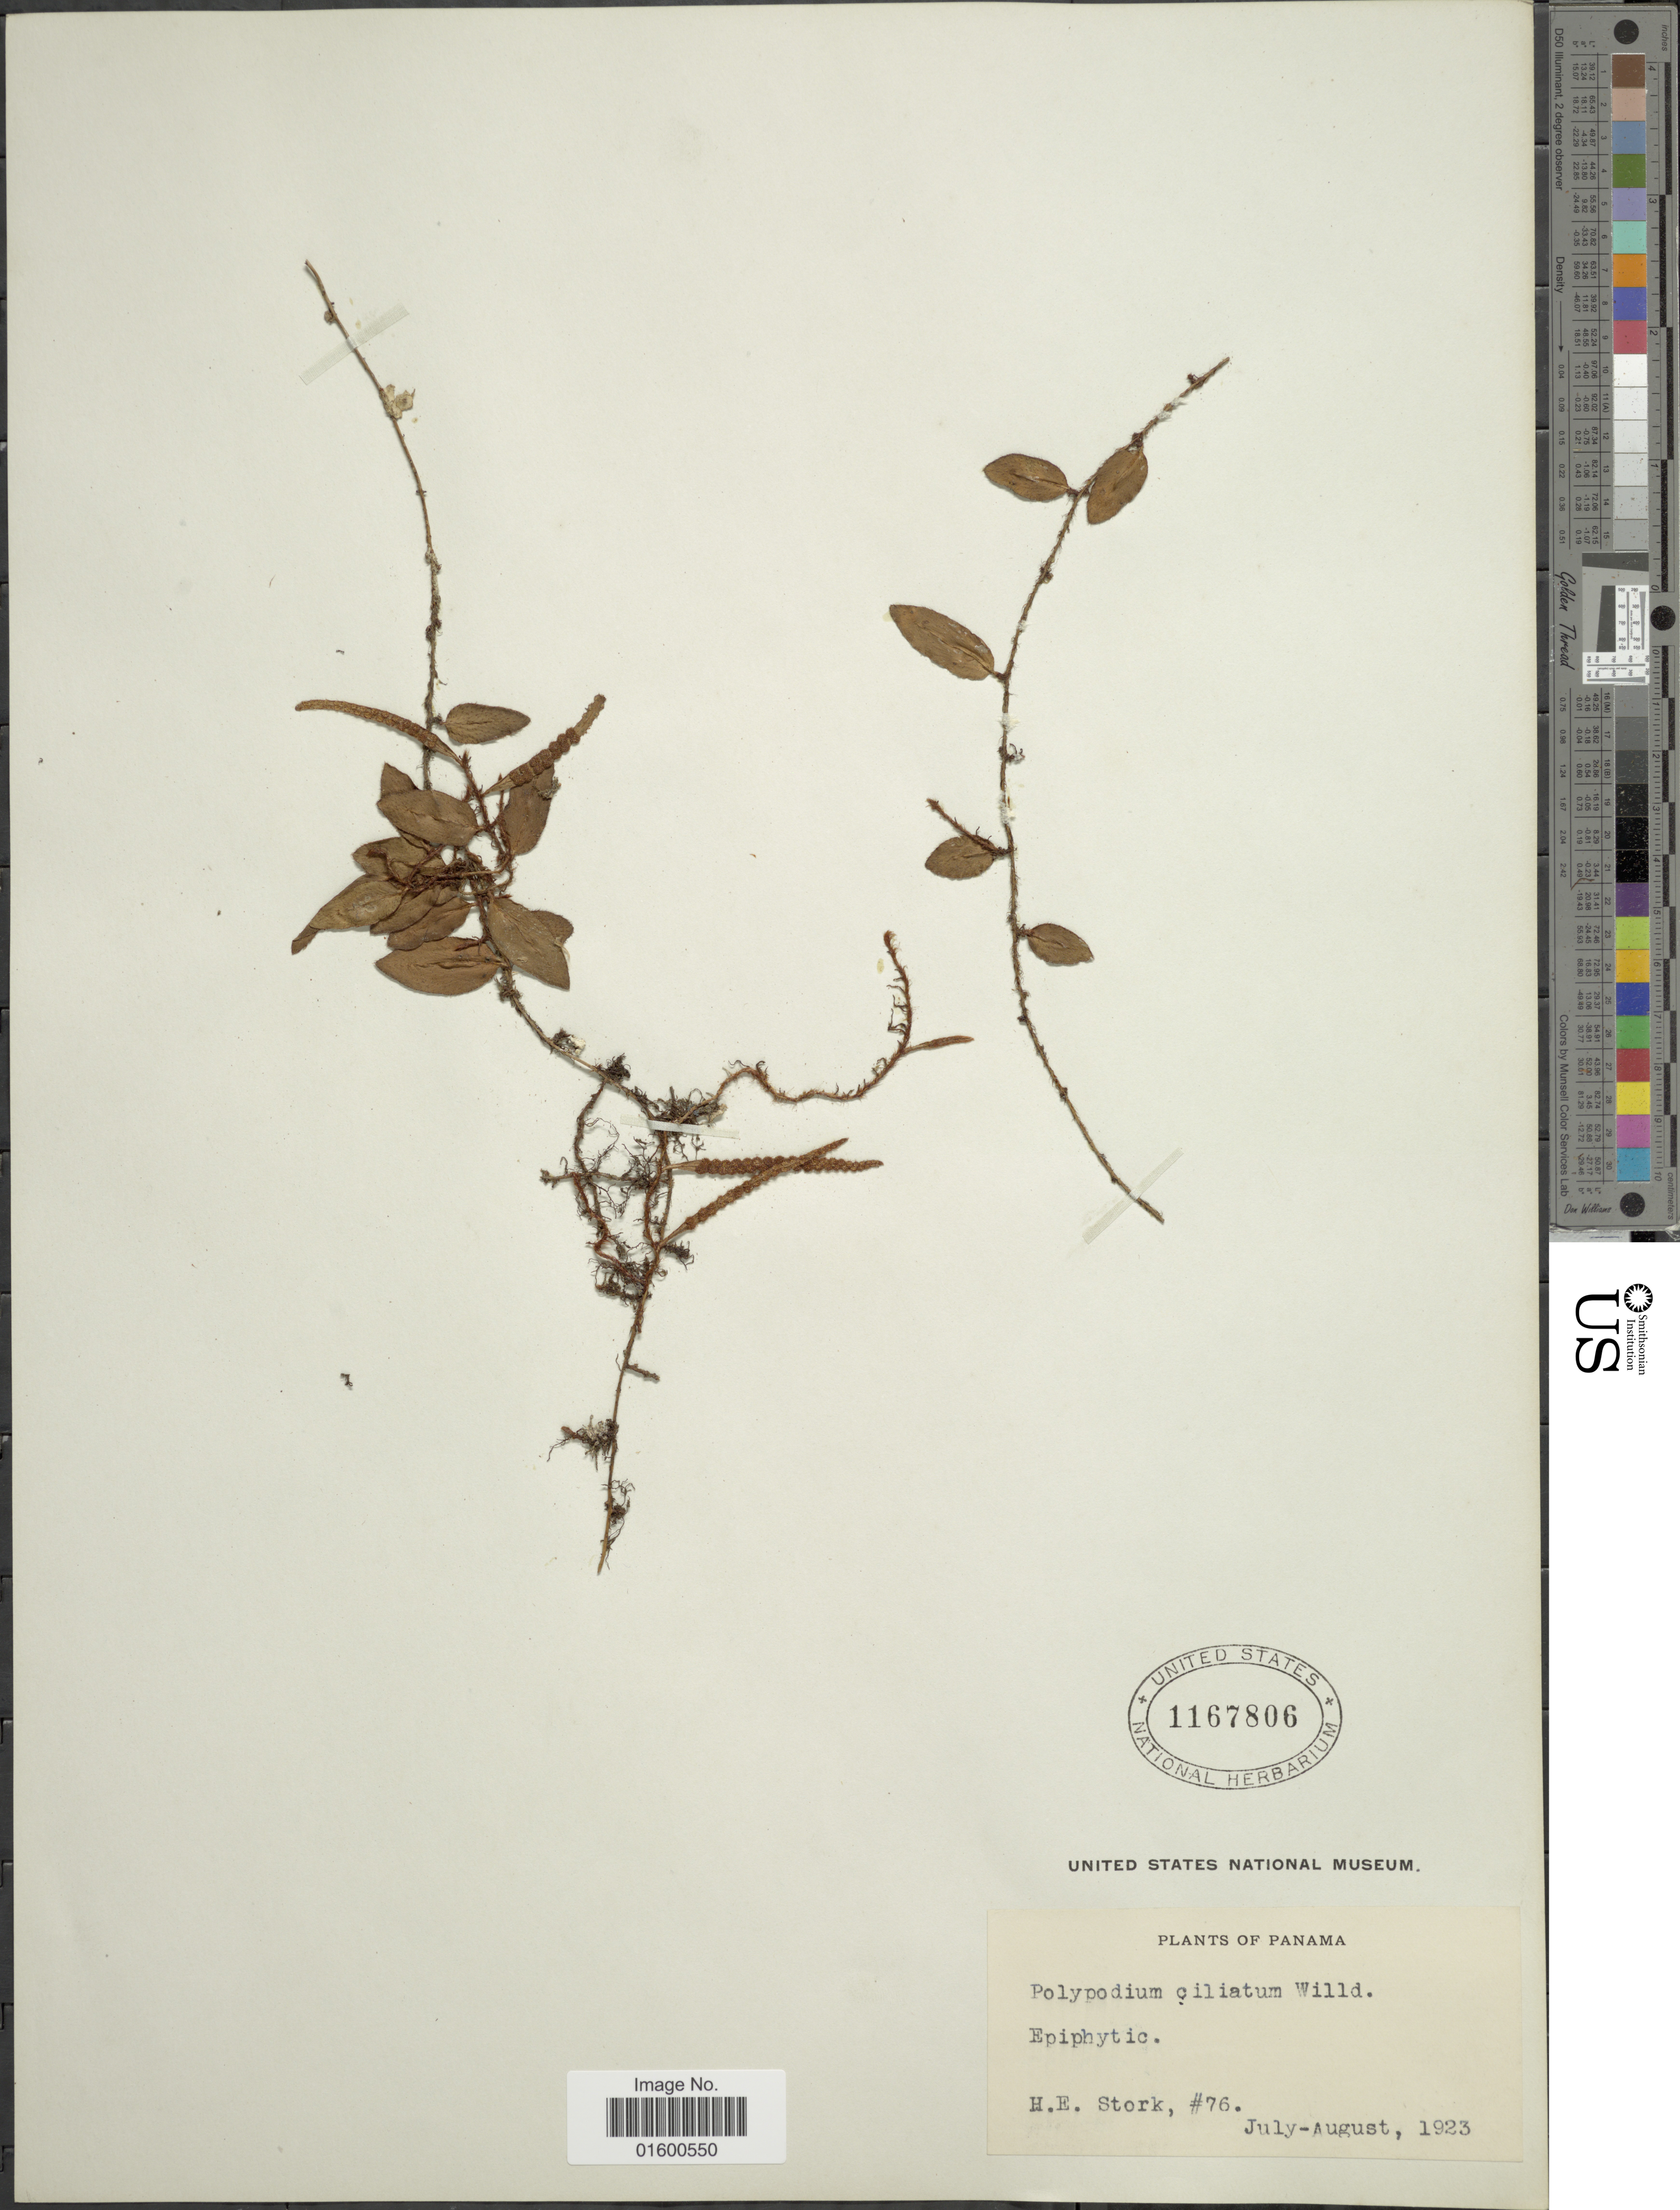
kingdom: Plantae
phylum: Tracheophyta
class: Polypodiopsida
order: Polypodiales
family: Polypodiaceae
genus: Microgramma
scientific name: Microgramma reptans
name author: (Cav.) A.R. Sm.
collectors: H. E. Stork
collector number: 76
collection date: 1923-07/1923-08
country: Panama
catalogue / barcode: US 1167806